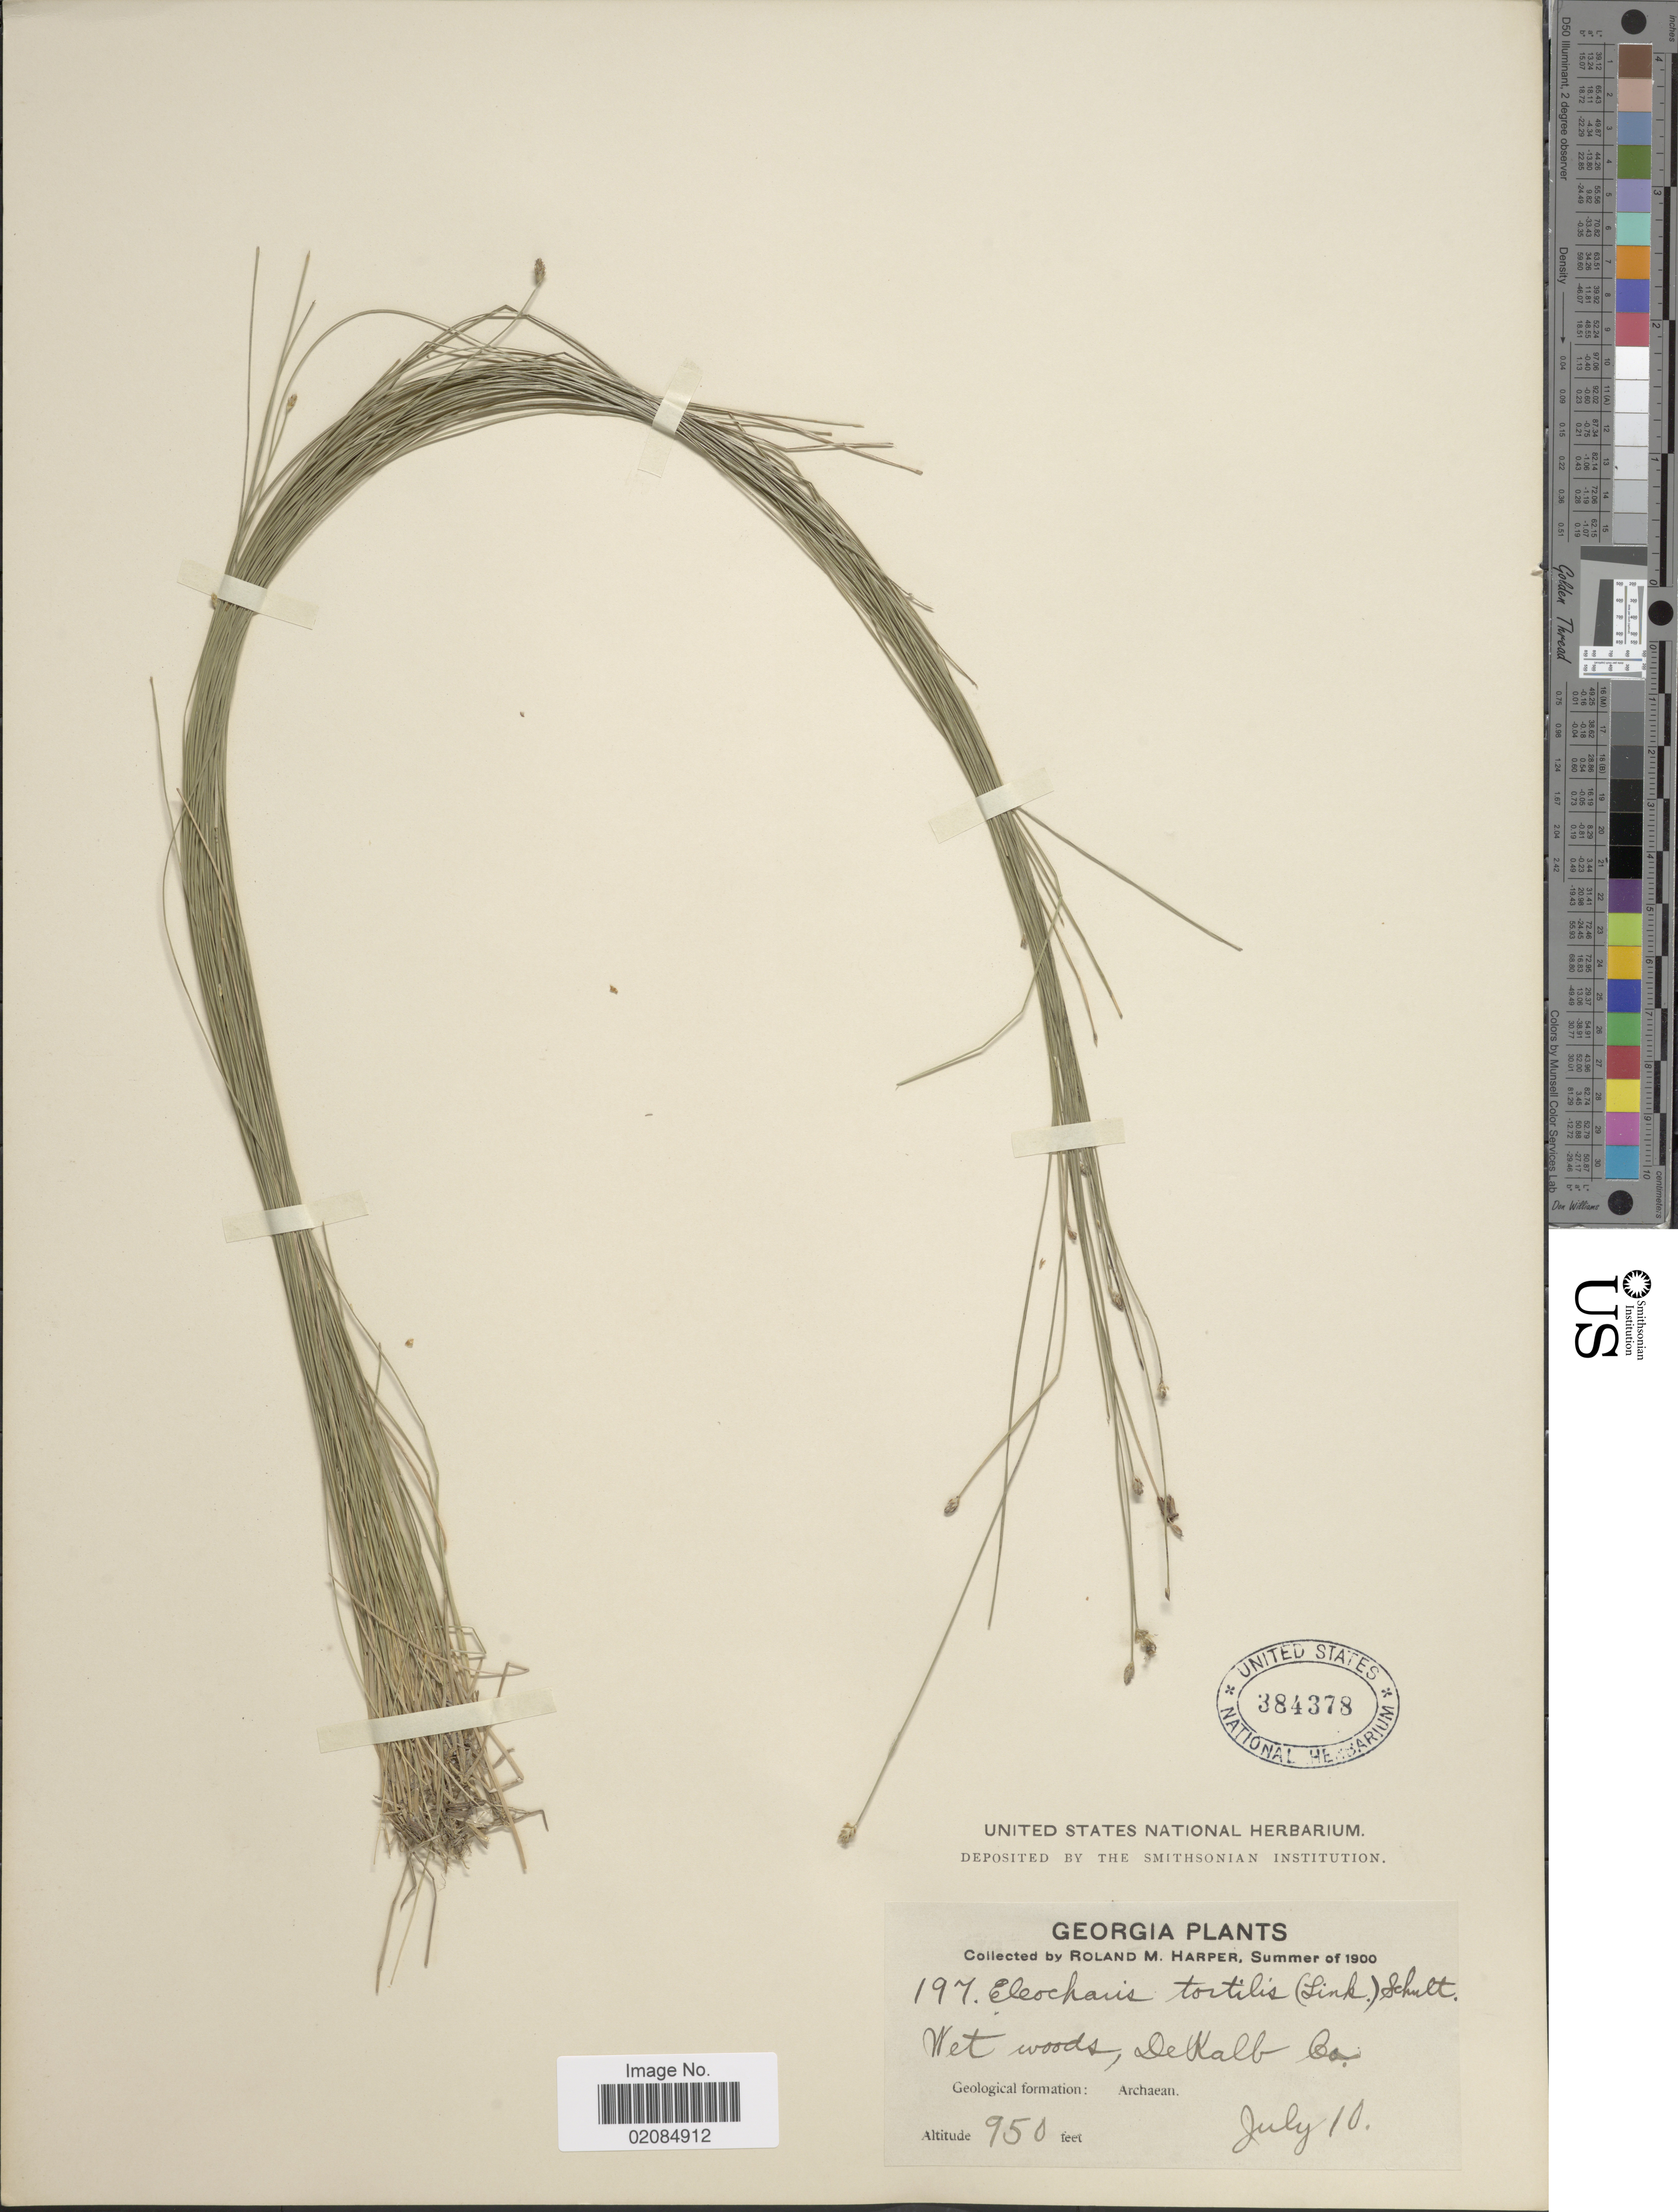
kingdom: Plantae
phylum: Tracheophyta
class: Liliopsida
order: Poales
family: Cyperaceae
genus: Eleocharis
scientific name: Eleocharis tortilis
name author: (Link) Schult.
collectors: R. M. Harper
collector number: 197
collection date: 1900-07-10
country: United States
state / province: Georgia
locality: DeKalb Co. Geological formation: Archaean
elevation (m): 290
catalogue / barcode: US 384378